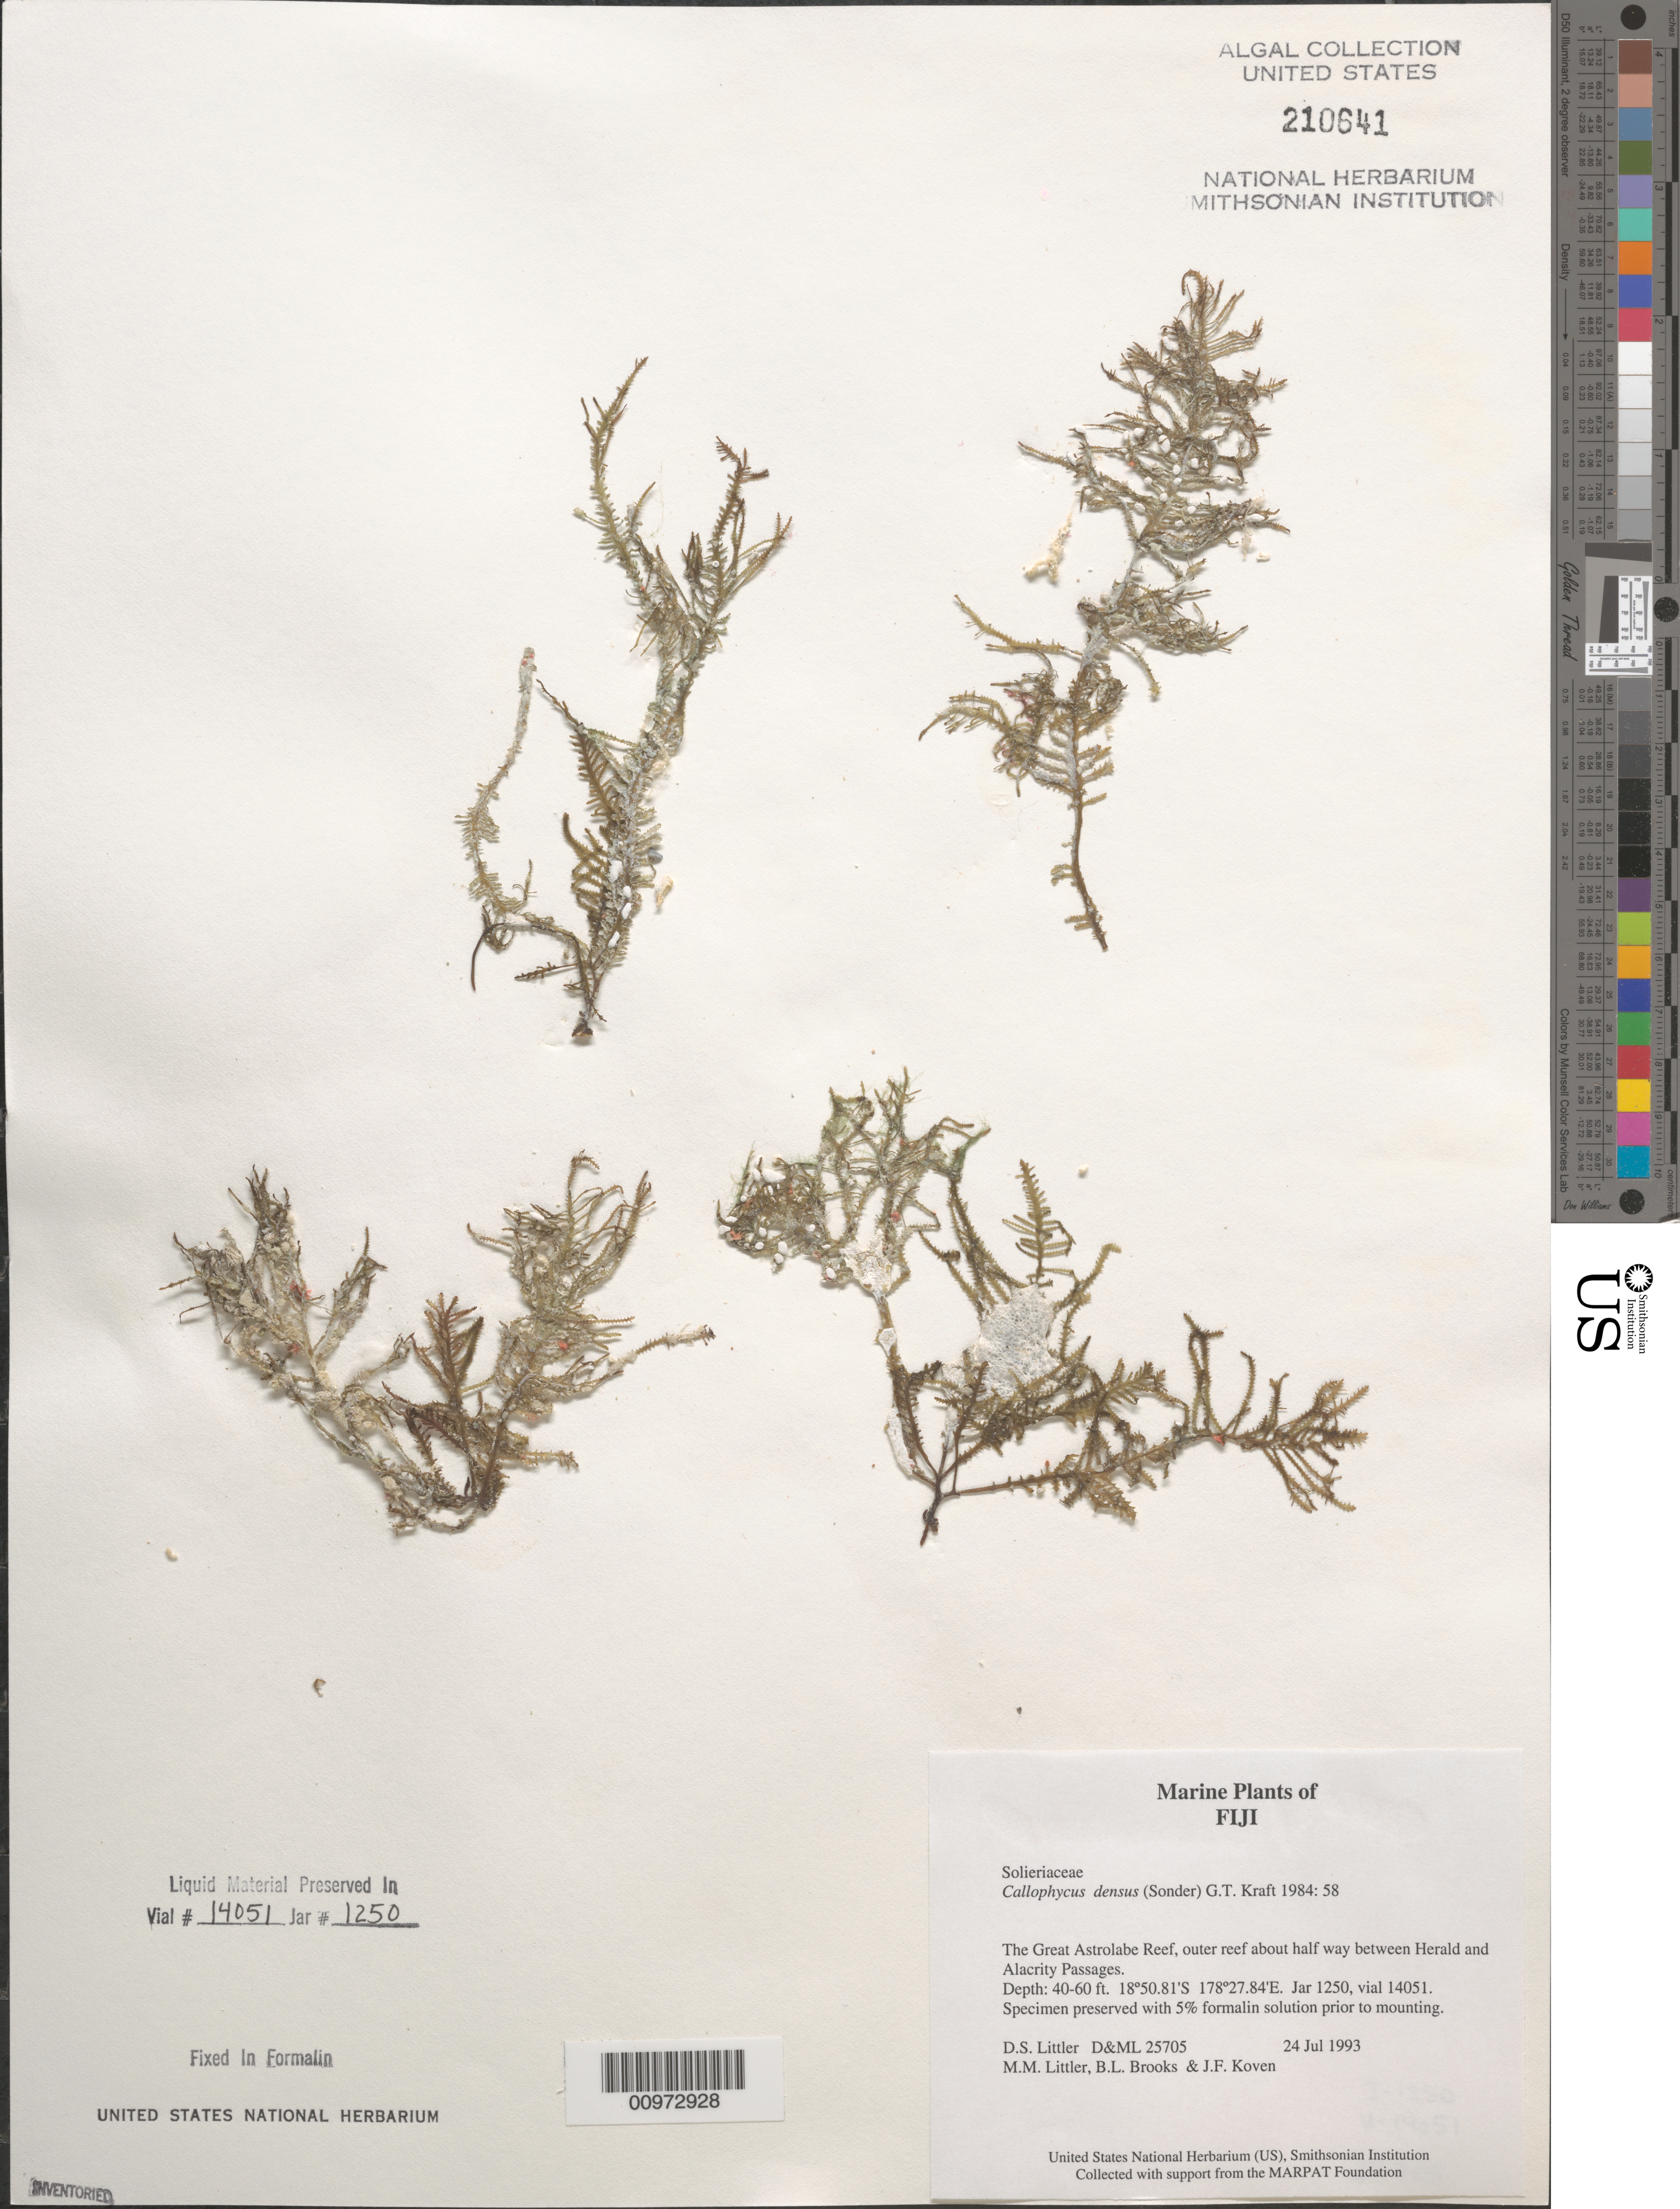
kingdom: Plantae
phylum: Rhodophyta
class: Florideophyceae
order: Gigartinales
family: Solieriaceae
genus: Callophycus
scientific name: Callophycus densus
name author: (Sond.) G.T.Kraft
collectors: D. S. Littler, M. M. Littler, B. Brooks & J. Koven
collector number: D&ML 25705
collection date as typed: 24 Jul 1993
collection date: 1993-07-24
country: Fiji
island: Great Astrolabe Reef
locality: Great Astrolabe Reef, outer reef ca. halfway between Herald Passage and Alacrity Passage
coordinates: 18 50.81'S, 178 27.84'E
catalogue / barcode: US 210641